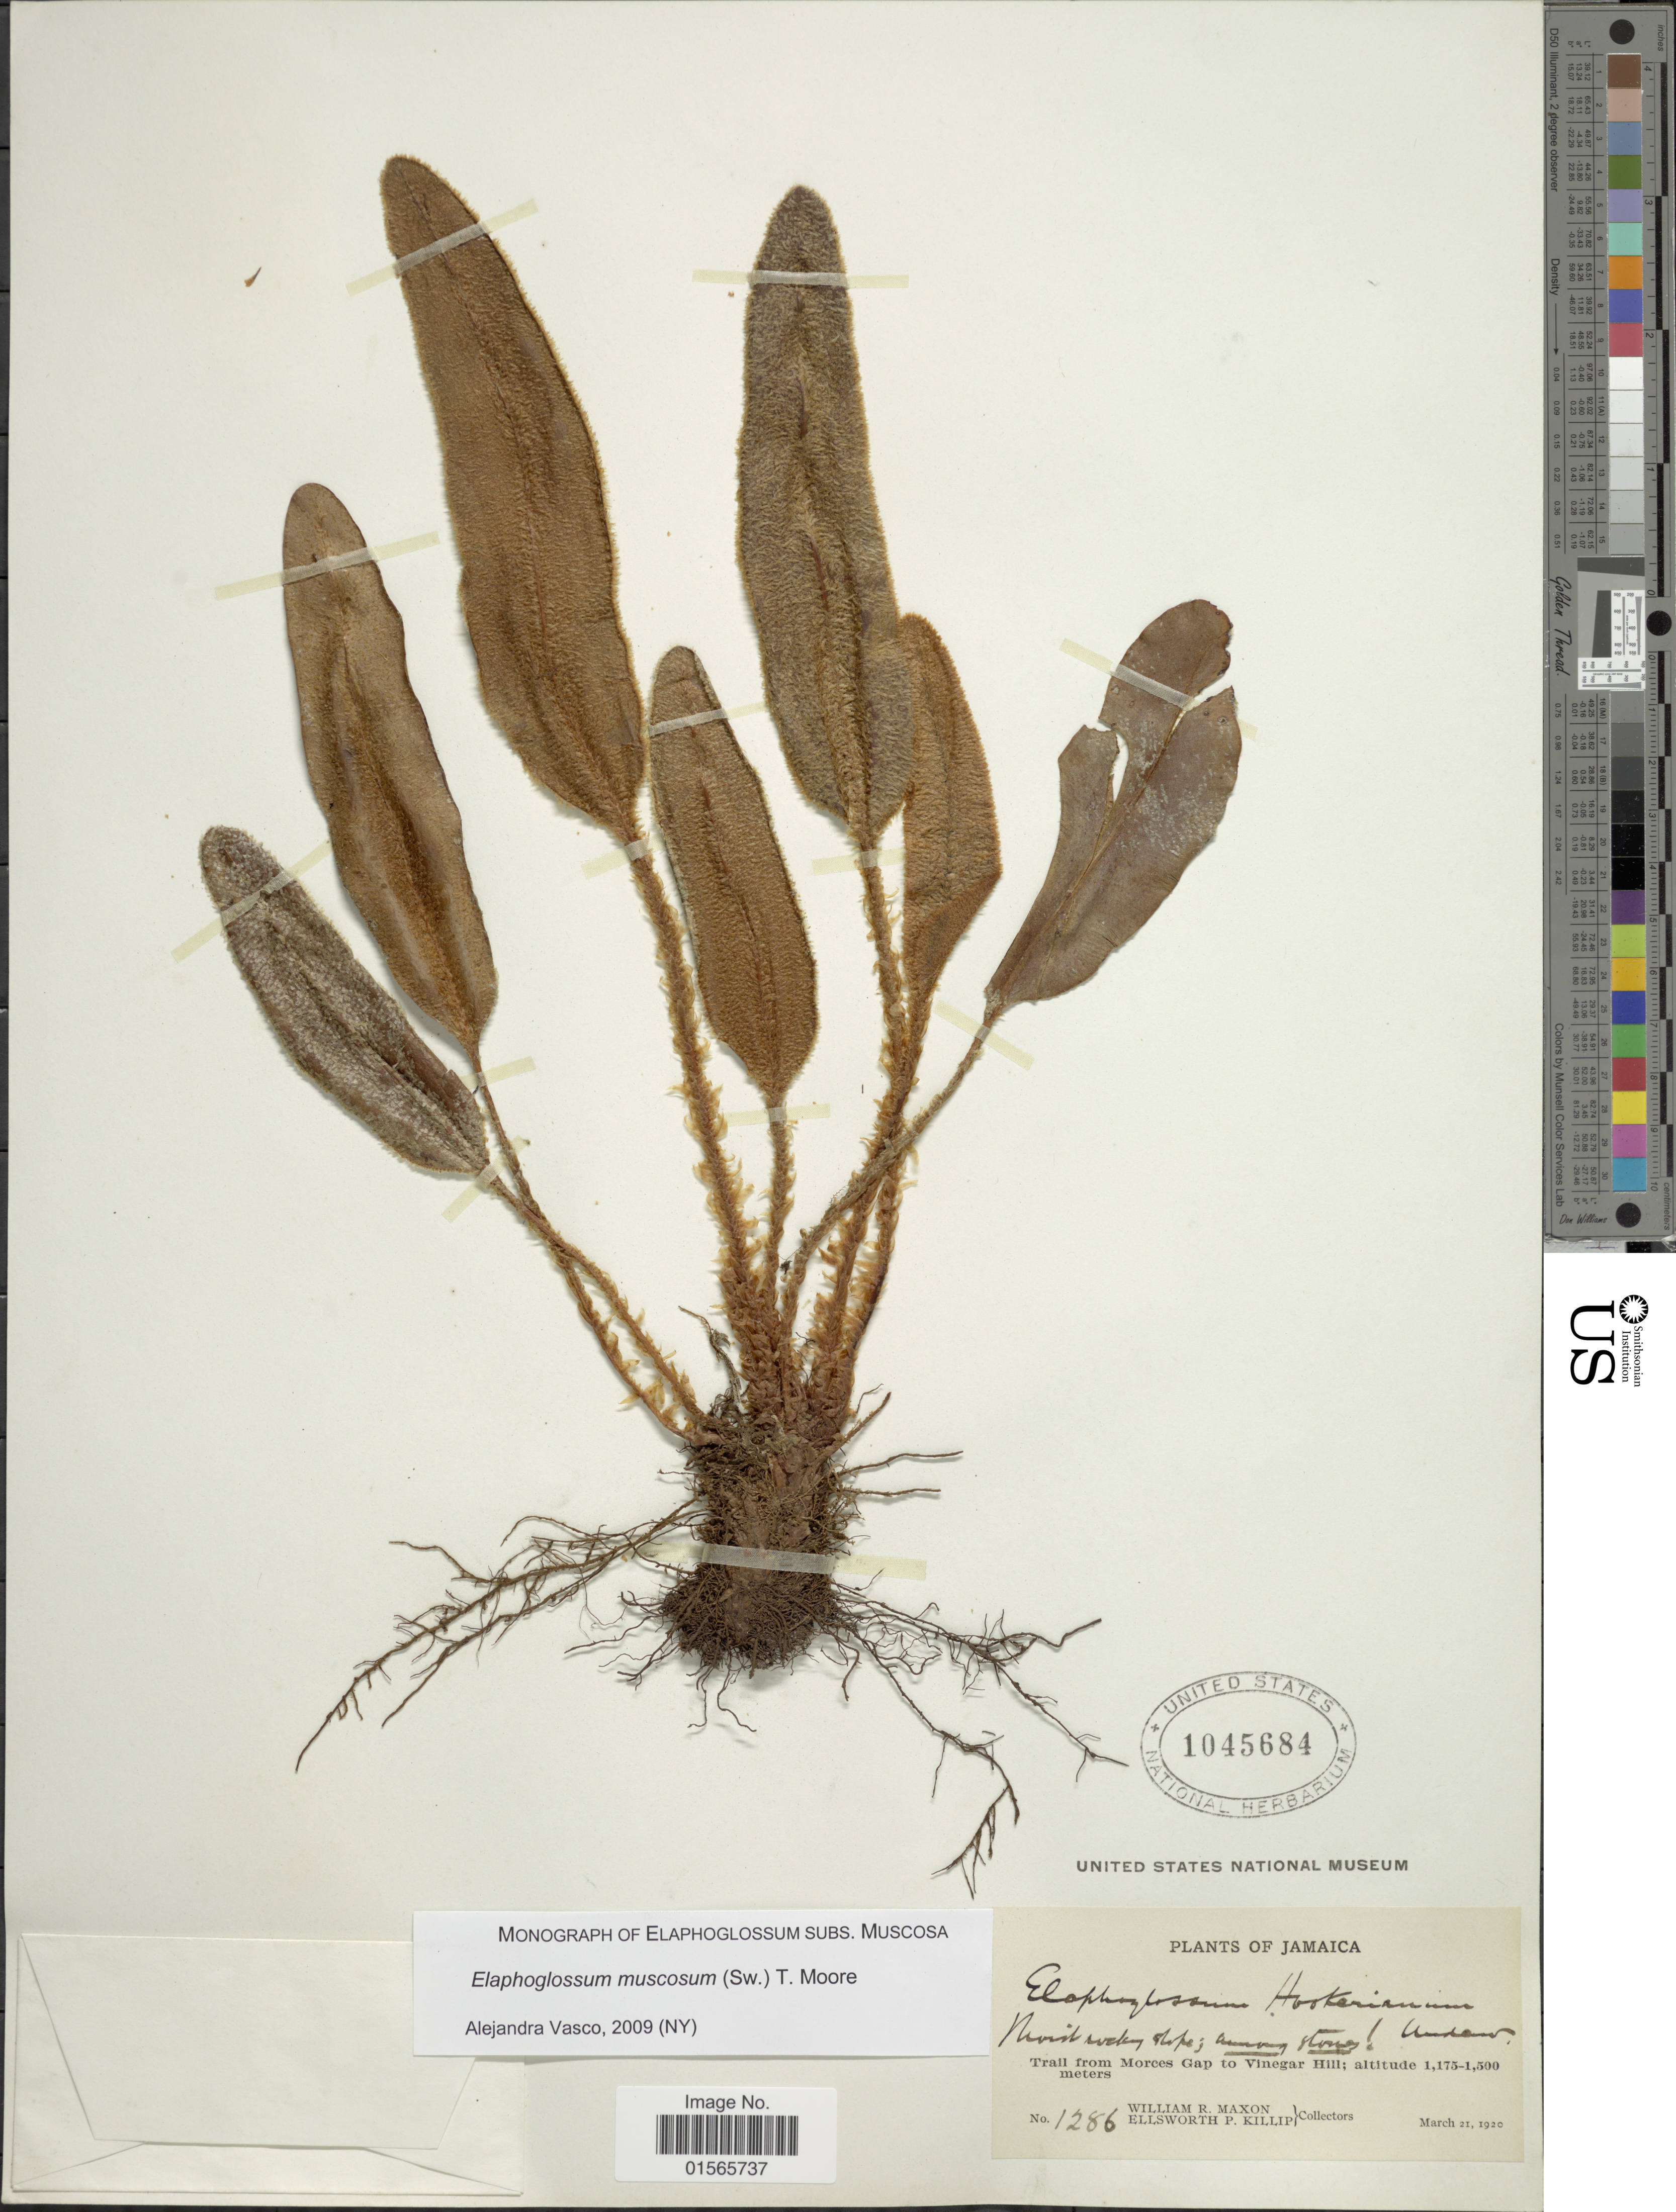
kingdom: Plantae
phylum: Tracheophyta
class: Polypodiopsida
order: Polypodiales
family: Dryopteridaceae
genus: Elaphoglossum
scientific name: Elaphoglossum muscosum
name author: (Sw.) T. Moore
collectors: W. R. Maxon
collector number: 1286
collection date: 1920-03-21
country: Jamaica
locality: Trail from Morces Gap to Vinegar Hill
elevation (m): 1175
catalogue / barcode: US 1045684